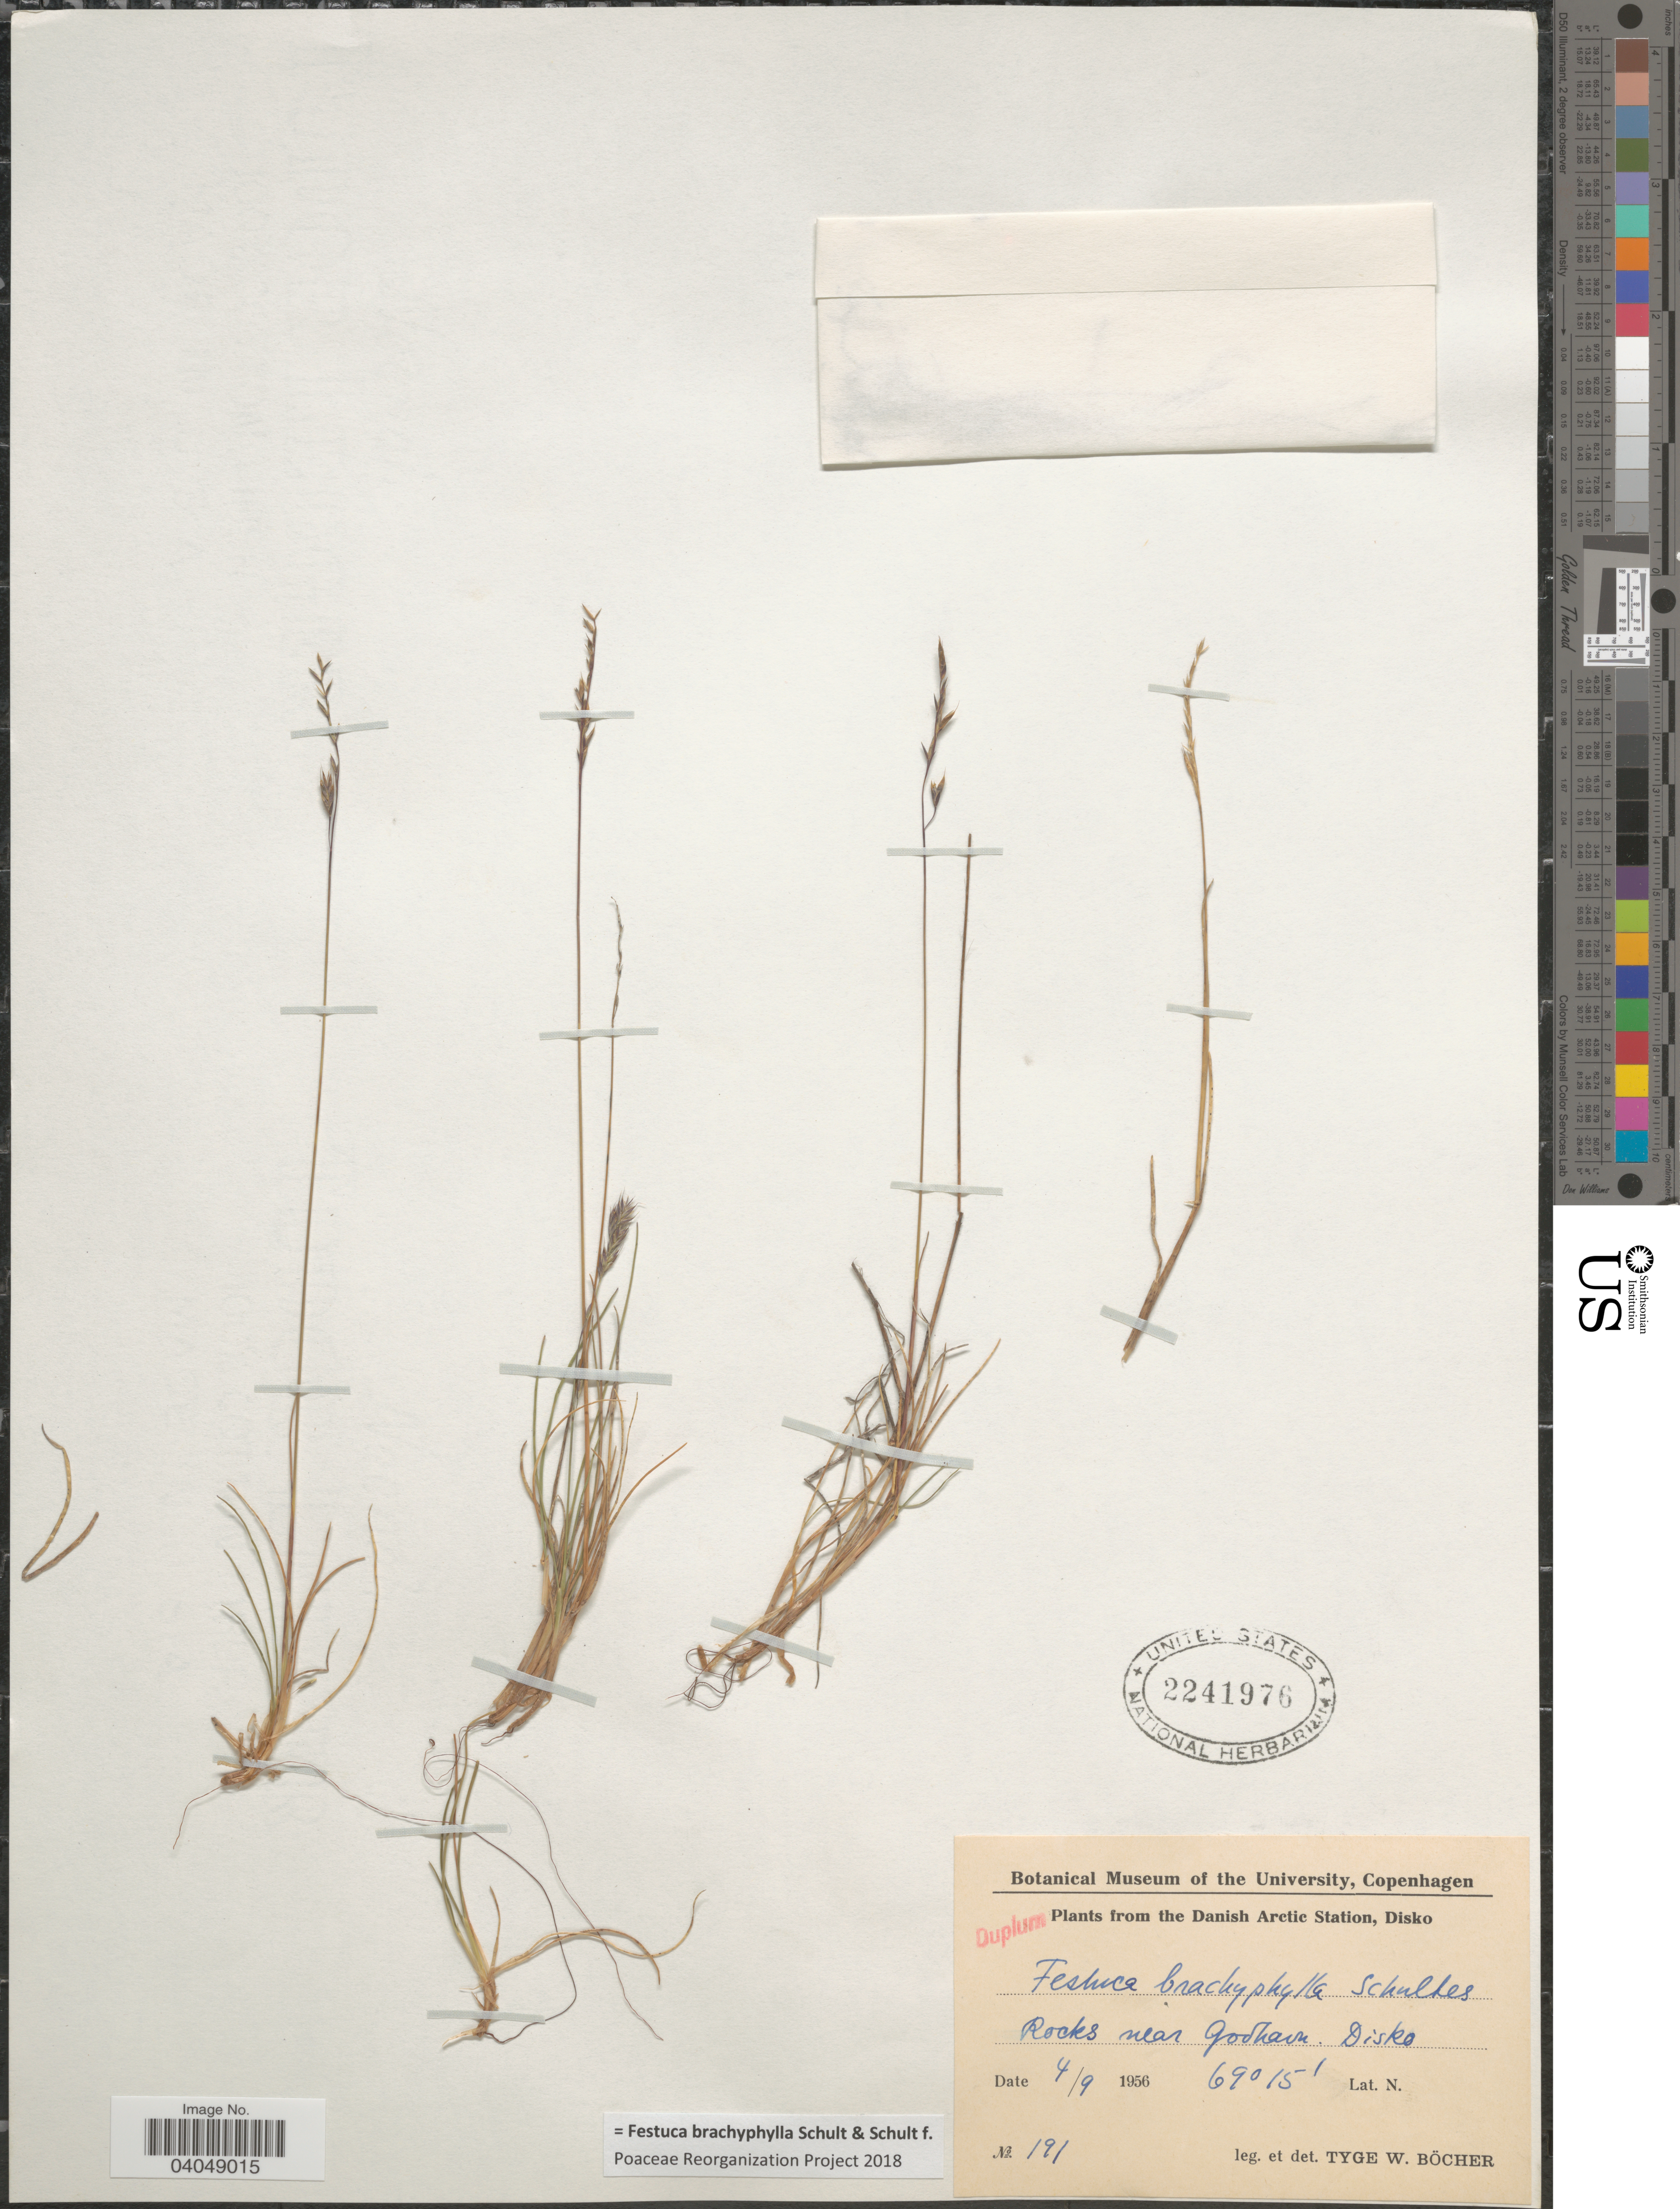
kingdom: Plantae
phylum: Tracheophyta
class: Liliopsida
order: Poales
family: Poaceae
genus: Festuca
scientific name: Festuca brachyphylla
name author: Schult. & Schult. f.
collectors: T. Böcher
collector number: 191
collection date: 1956-09-04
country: Greenland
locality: Danish Arctic Station, Disko. Rocks near Godhavn, Disko.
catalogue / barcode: US 2241976